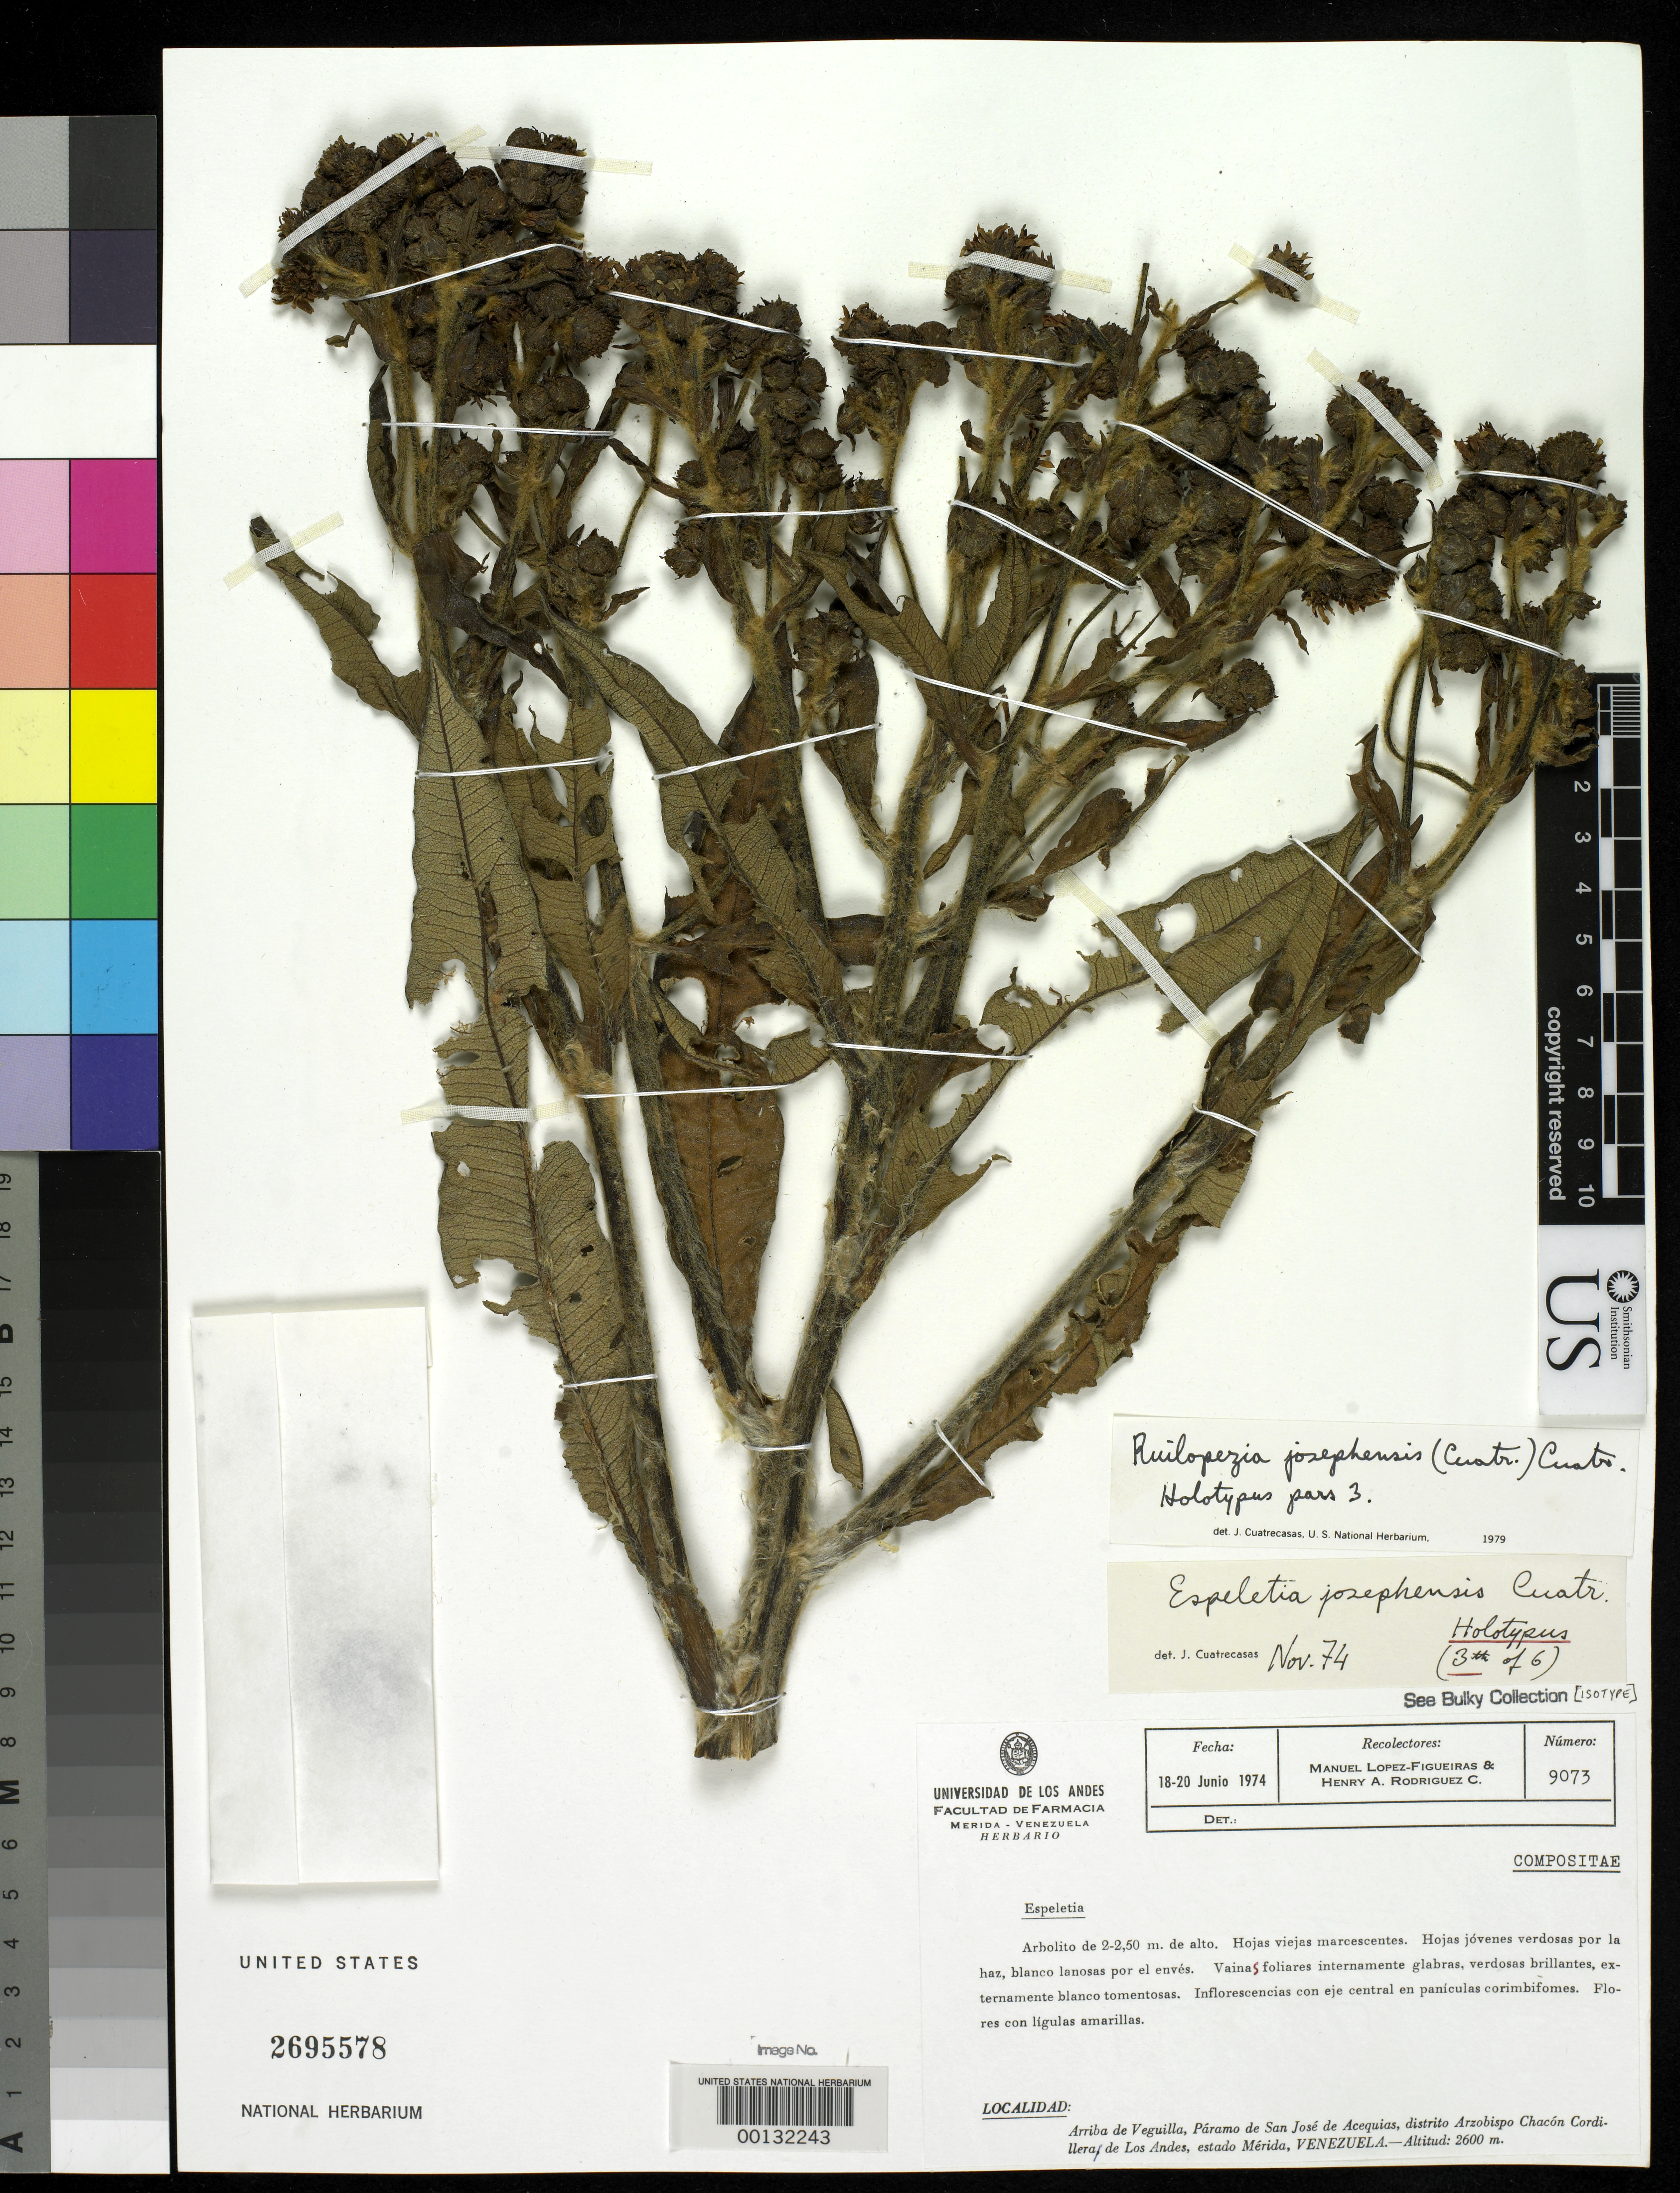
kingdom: Plantae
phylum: Tracheophyta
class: Magnoliopsida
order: Asterales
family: Asteraceae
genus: Espeletia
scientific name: Espeletia josephensis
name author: Cuatrec.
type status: Holotype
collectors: M. López Figueiras & H. A. Rodriguez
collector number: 9073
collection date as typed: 18 Jun 1974 to 20 Jun 1974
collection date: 1974-06-18/1974-06-20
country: Venezuela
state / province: Mérida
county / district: Arzobispo Chacón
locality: Arriba de Veguilla, Páramo de San Jose de Acequias.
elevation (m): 2600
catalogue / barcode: US 2695578